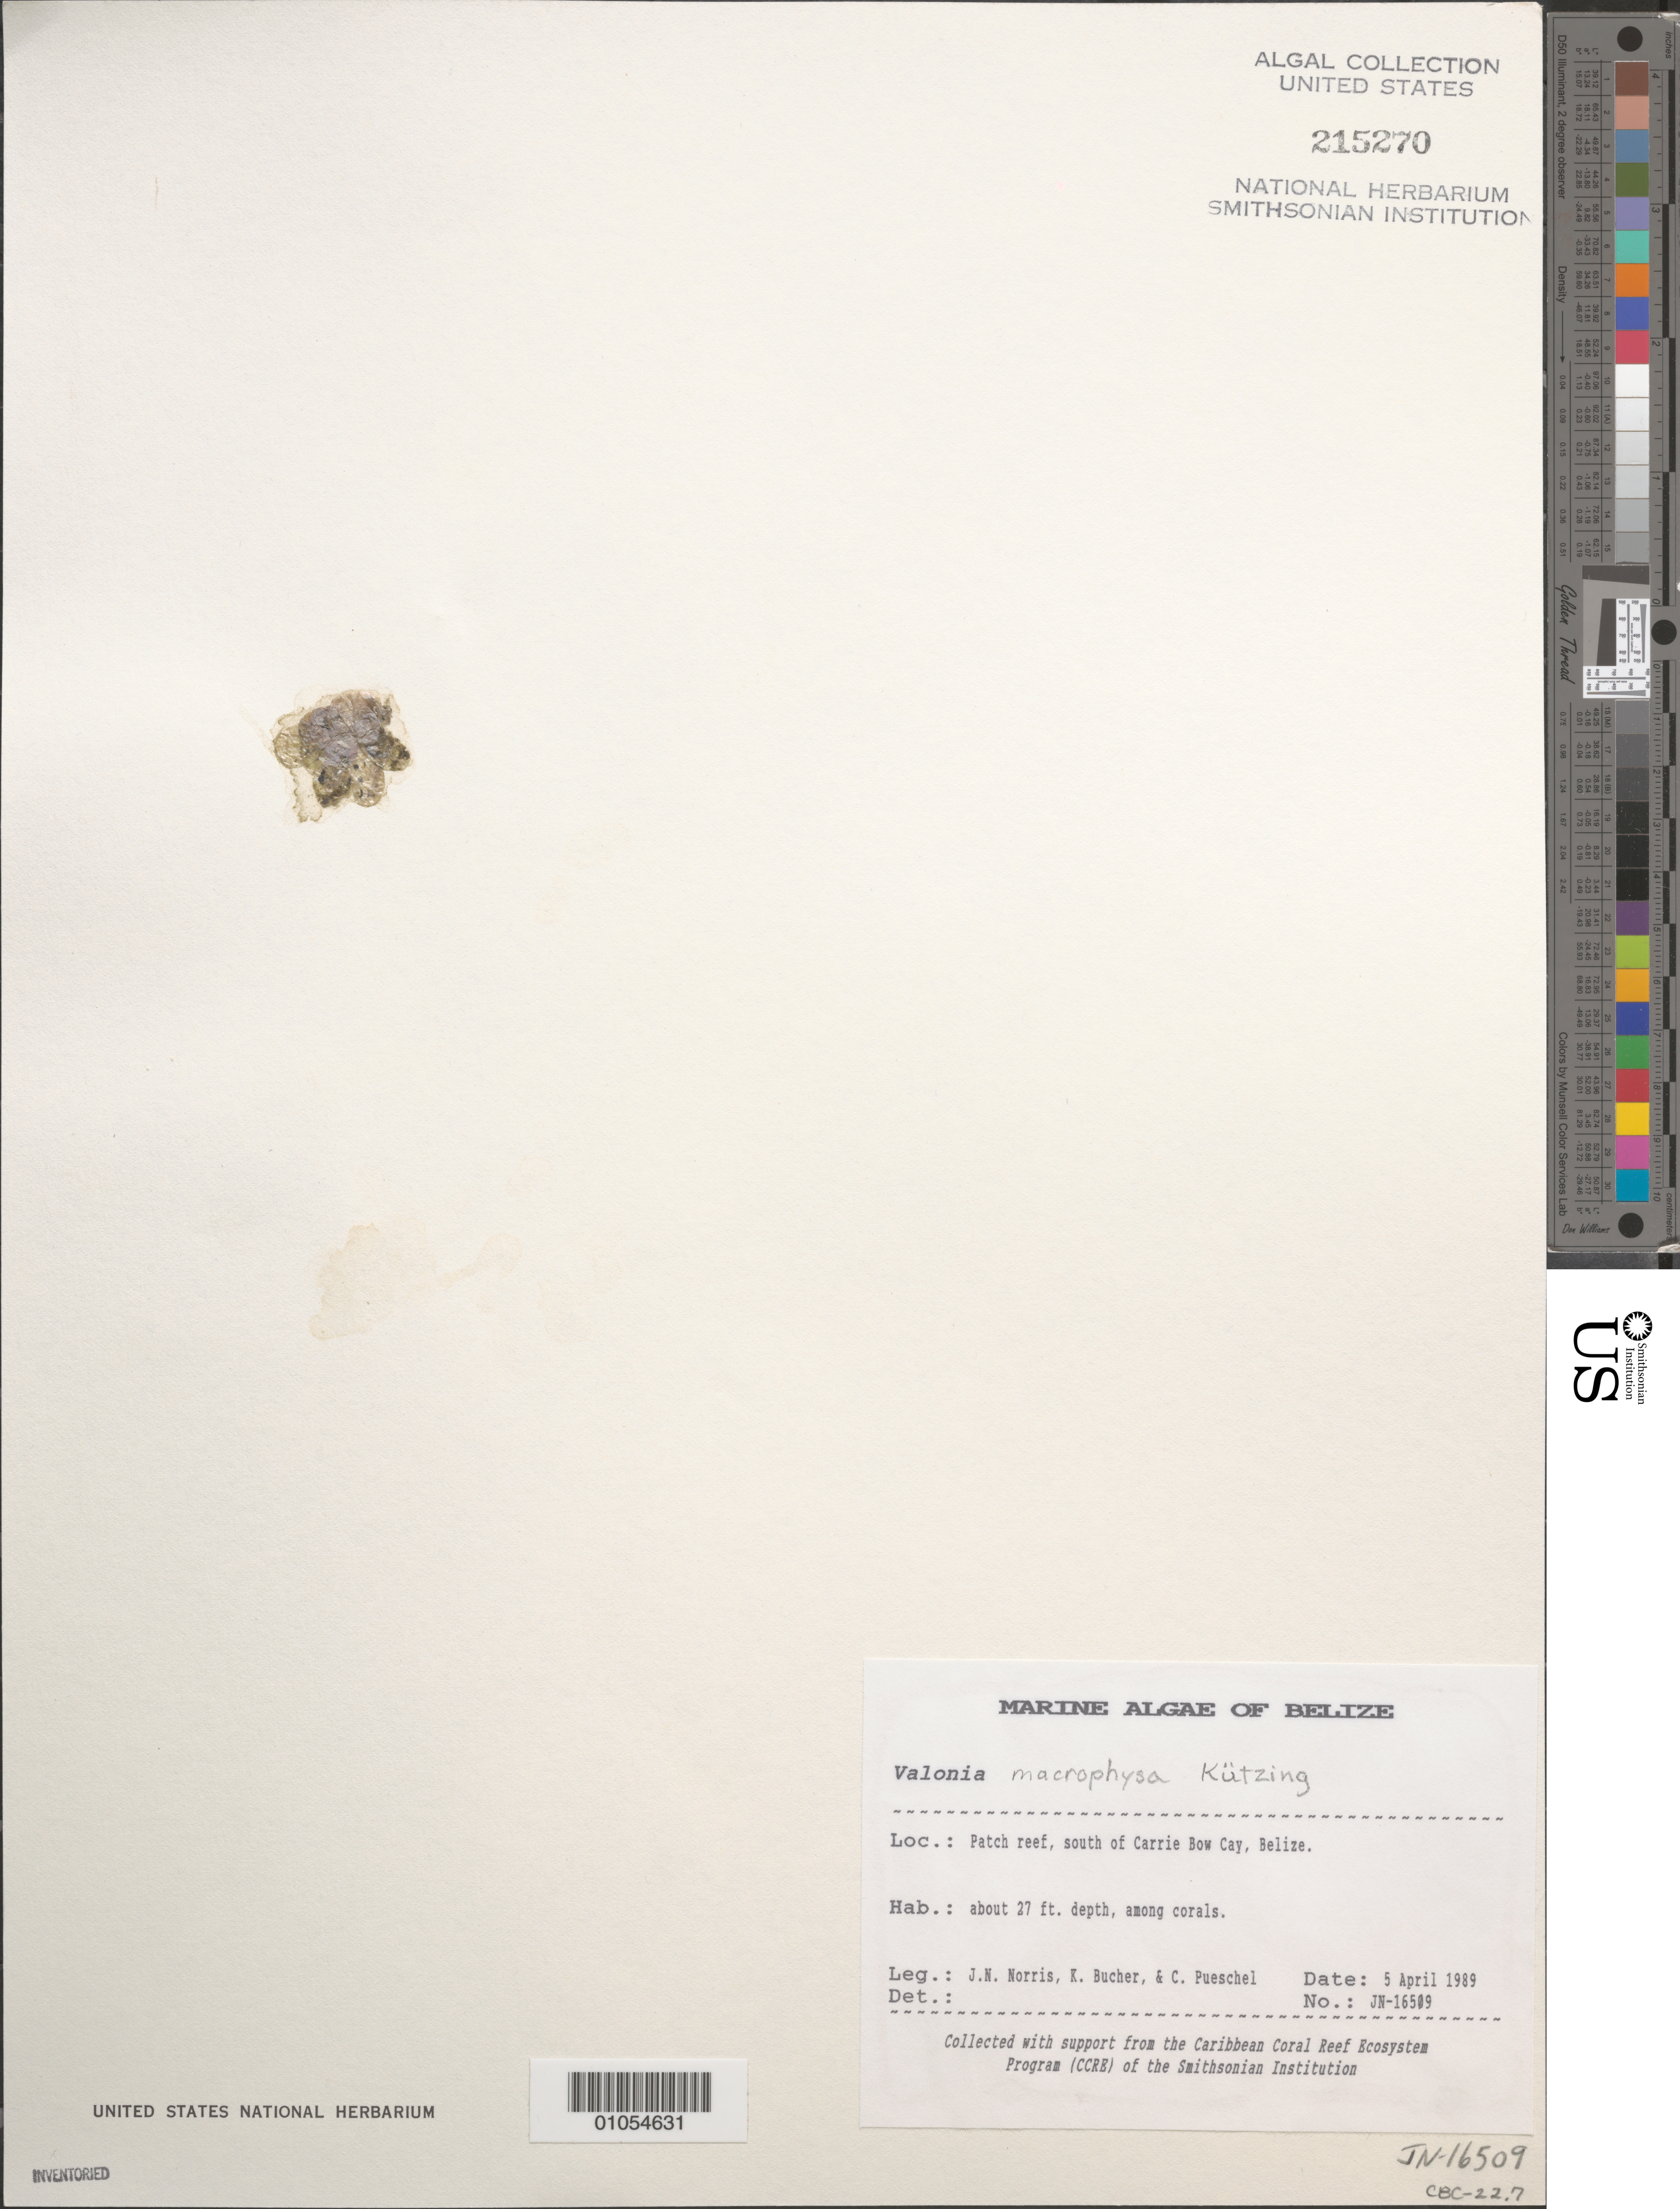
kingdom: Plantae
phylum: Chlorophyta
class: Ulvophyceae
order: Siphonocladales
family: Valoniaceae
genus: Valonia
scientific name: Valonia macrophysa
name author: Kütz.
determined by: Norris, James N.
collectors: J. N. Norris, K. E. Bucher & C. Pueschel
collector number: JN-16509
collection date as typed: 05 Apr 1989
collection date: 1989-04-05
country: Belize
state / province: Stann Creek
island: Carrie Bow Cay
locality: South of Carrie Bow Cay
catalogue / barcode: US 215270